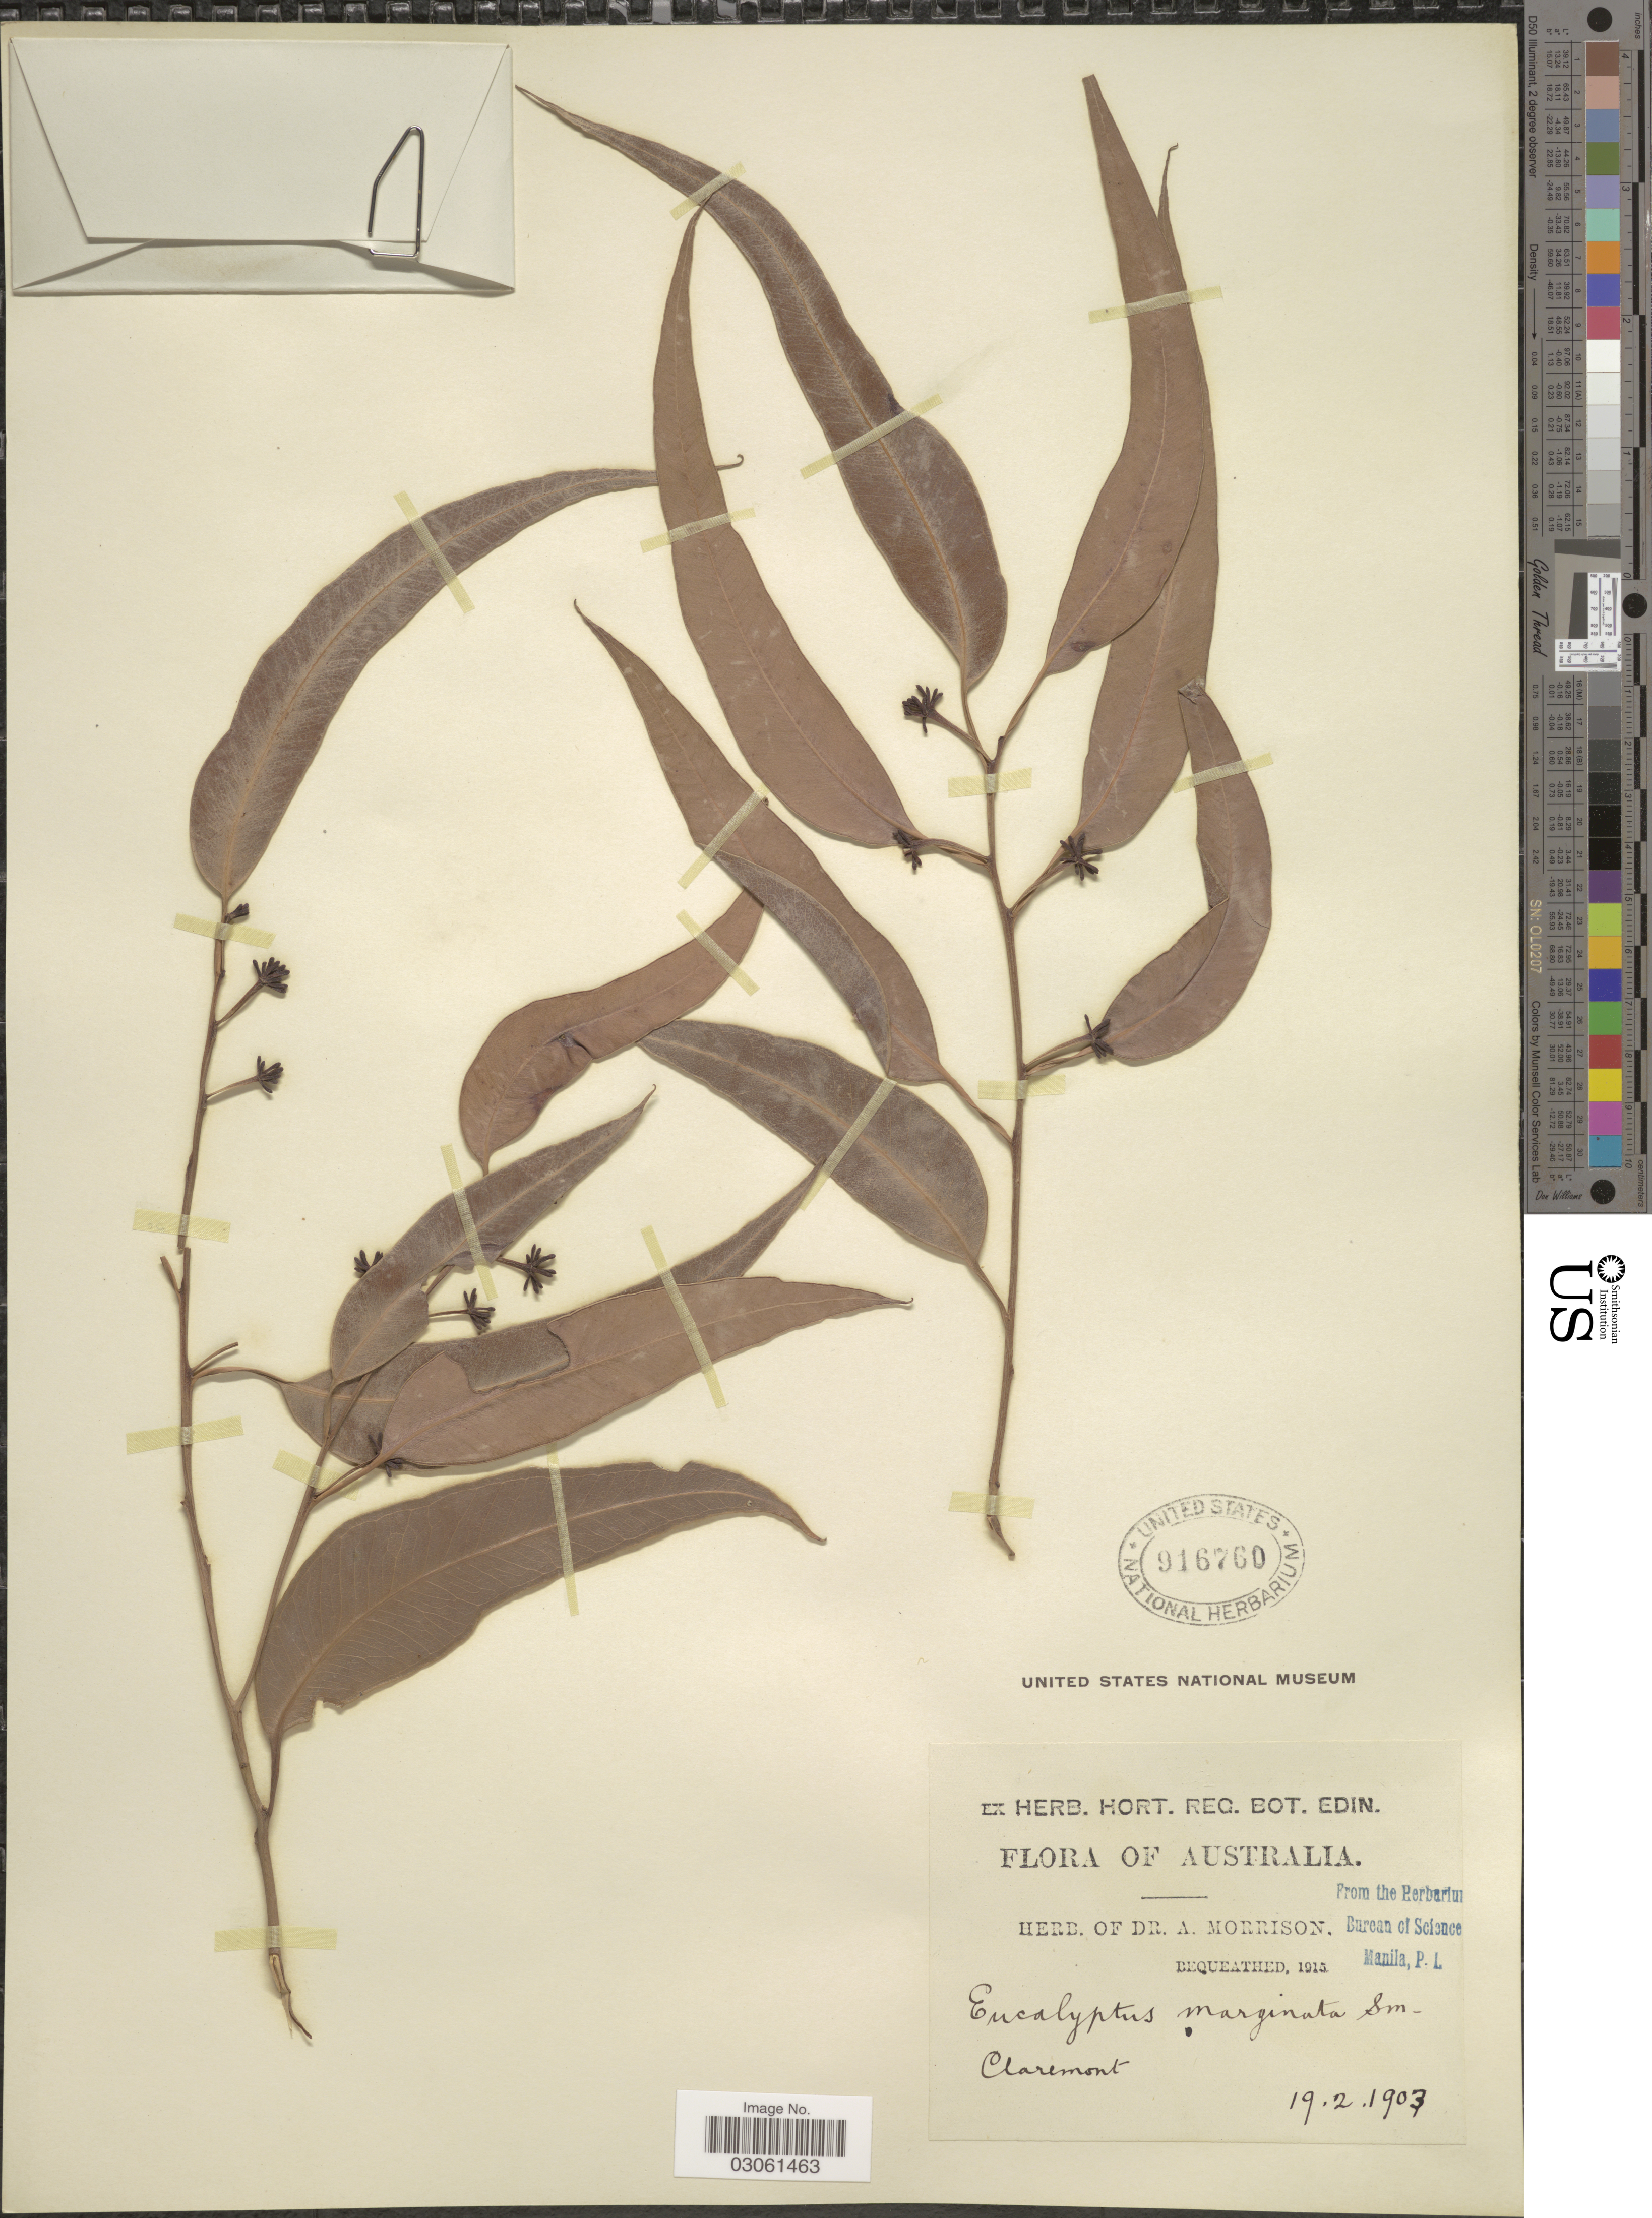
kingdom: Plantae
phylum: Tracheophyta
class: Magnoliopsida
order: Myrtales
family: Myrtaceae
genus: Eucalyptus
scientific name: Eucalyptus marginata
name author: Donn ex Sm.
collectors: ex herb. Dr. A. Morrison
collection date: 1903-02-19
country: Australia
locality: Claremont.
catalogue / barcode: US 916760